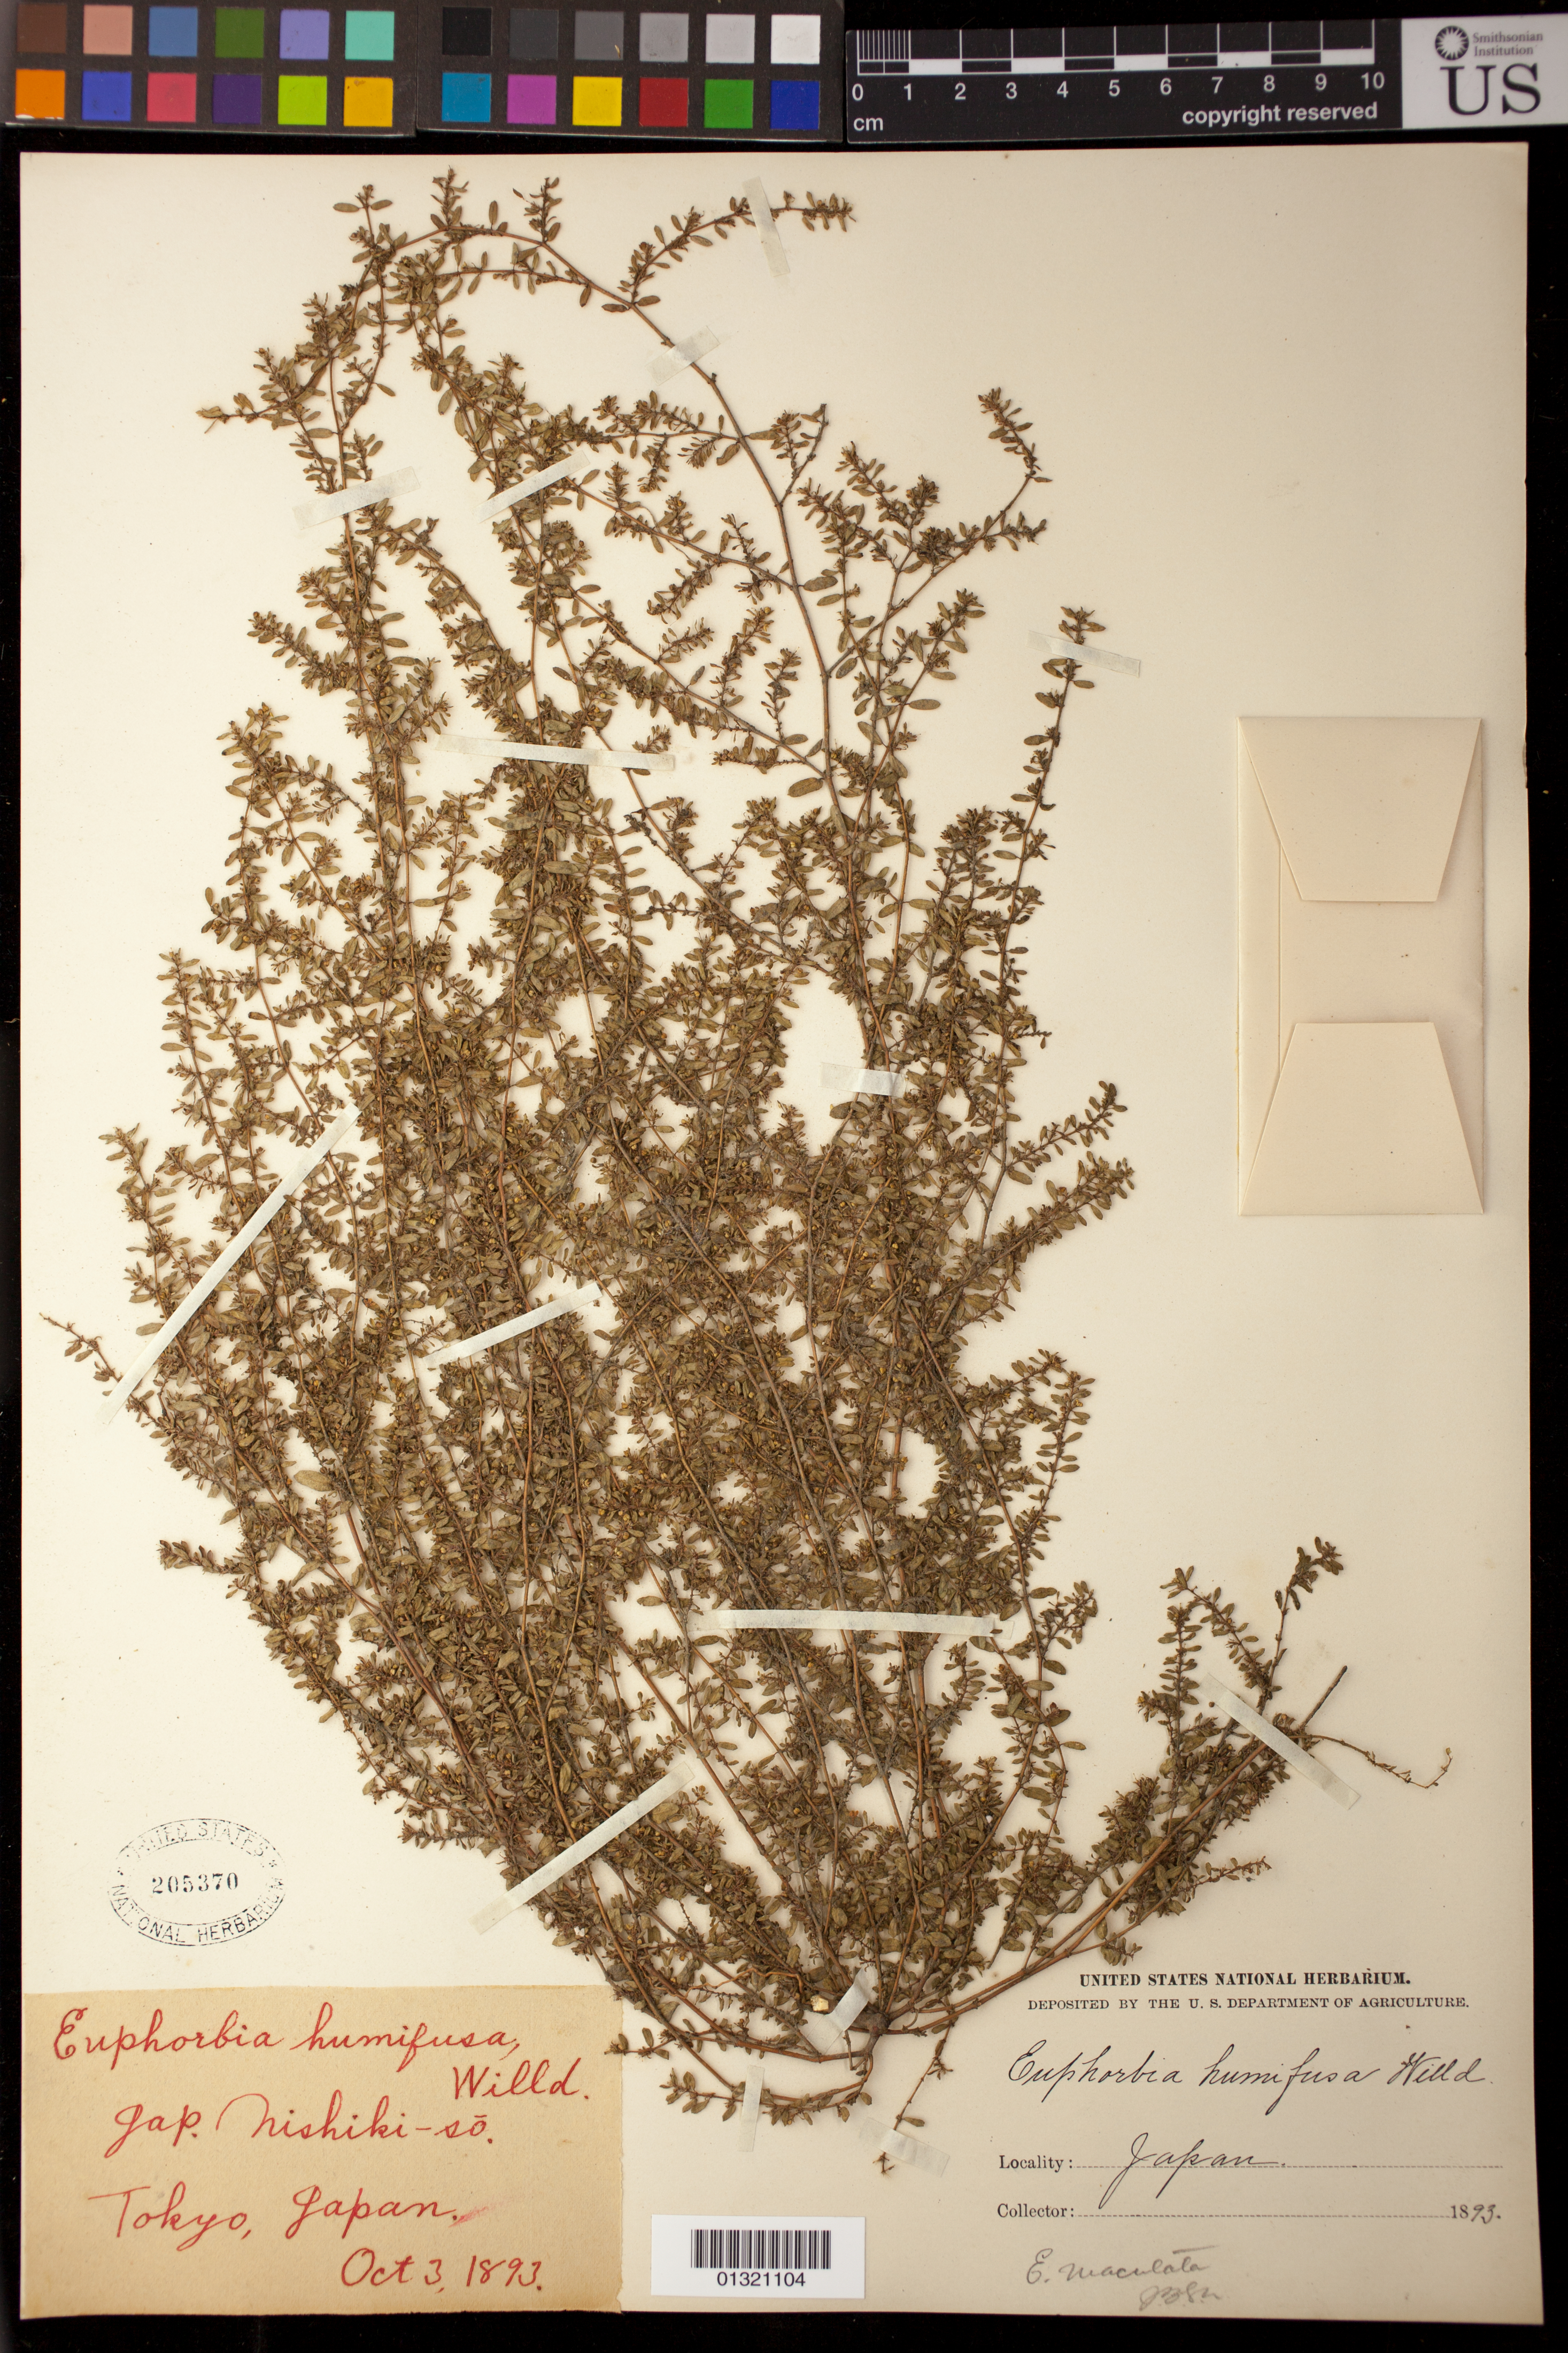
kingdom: Plantae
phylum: Tracheophyta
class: Magnoliopsida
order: Malpighiales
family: Euphorbiaceae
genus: Euphorbia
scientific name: Euphorbia humifusa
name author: Willd. ex Schlecht.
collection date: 1893-10-03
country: Japan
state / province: Tokyo, Federal City of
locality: Tokyo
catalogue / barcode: US 205370